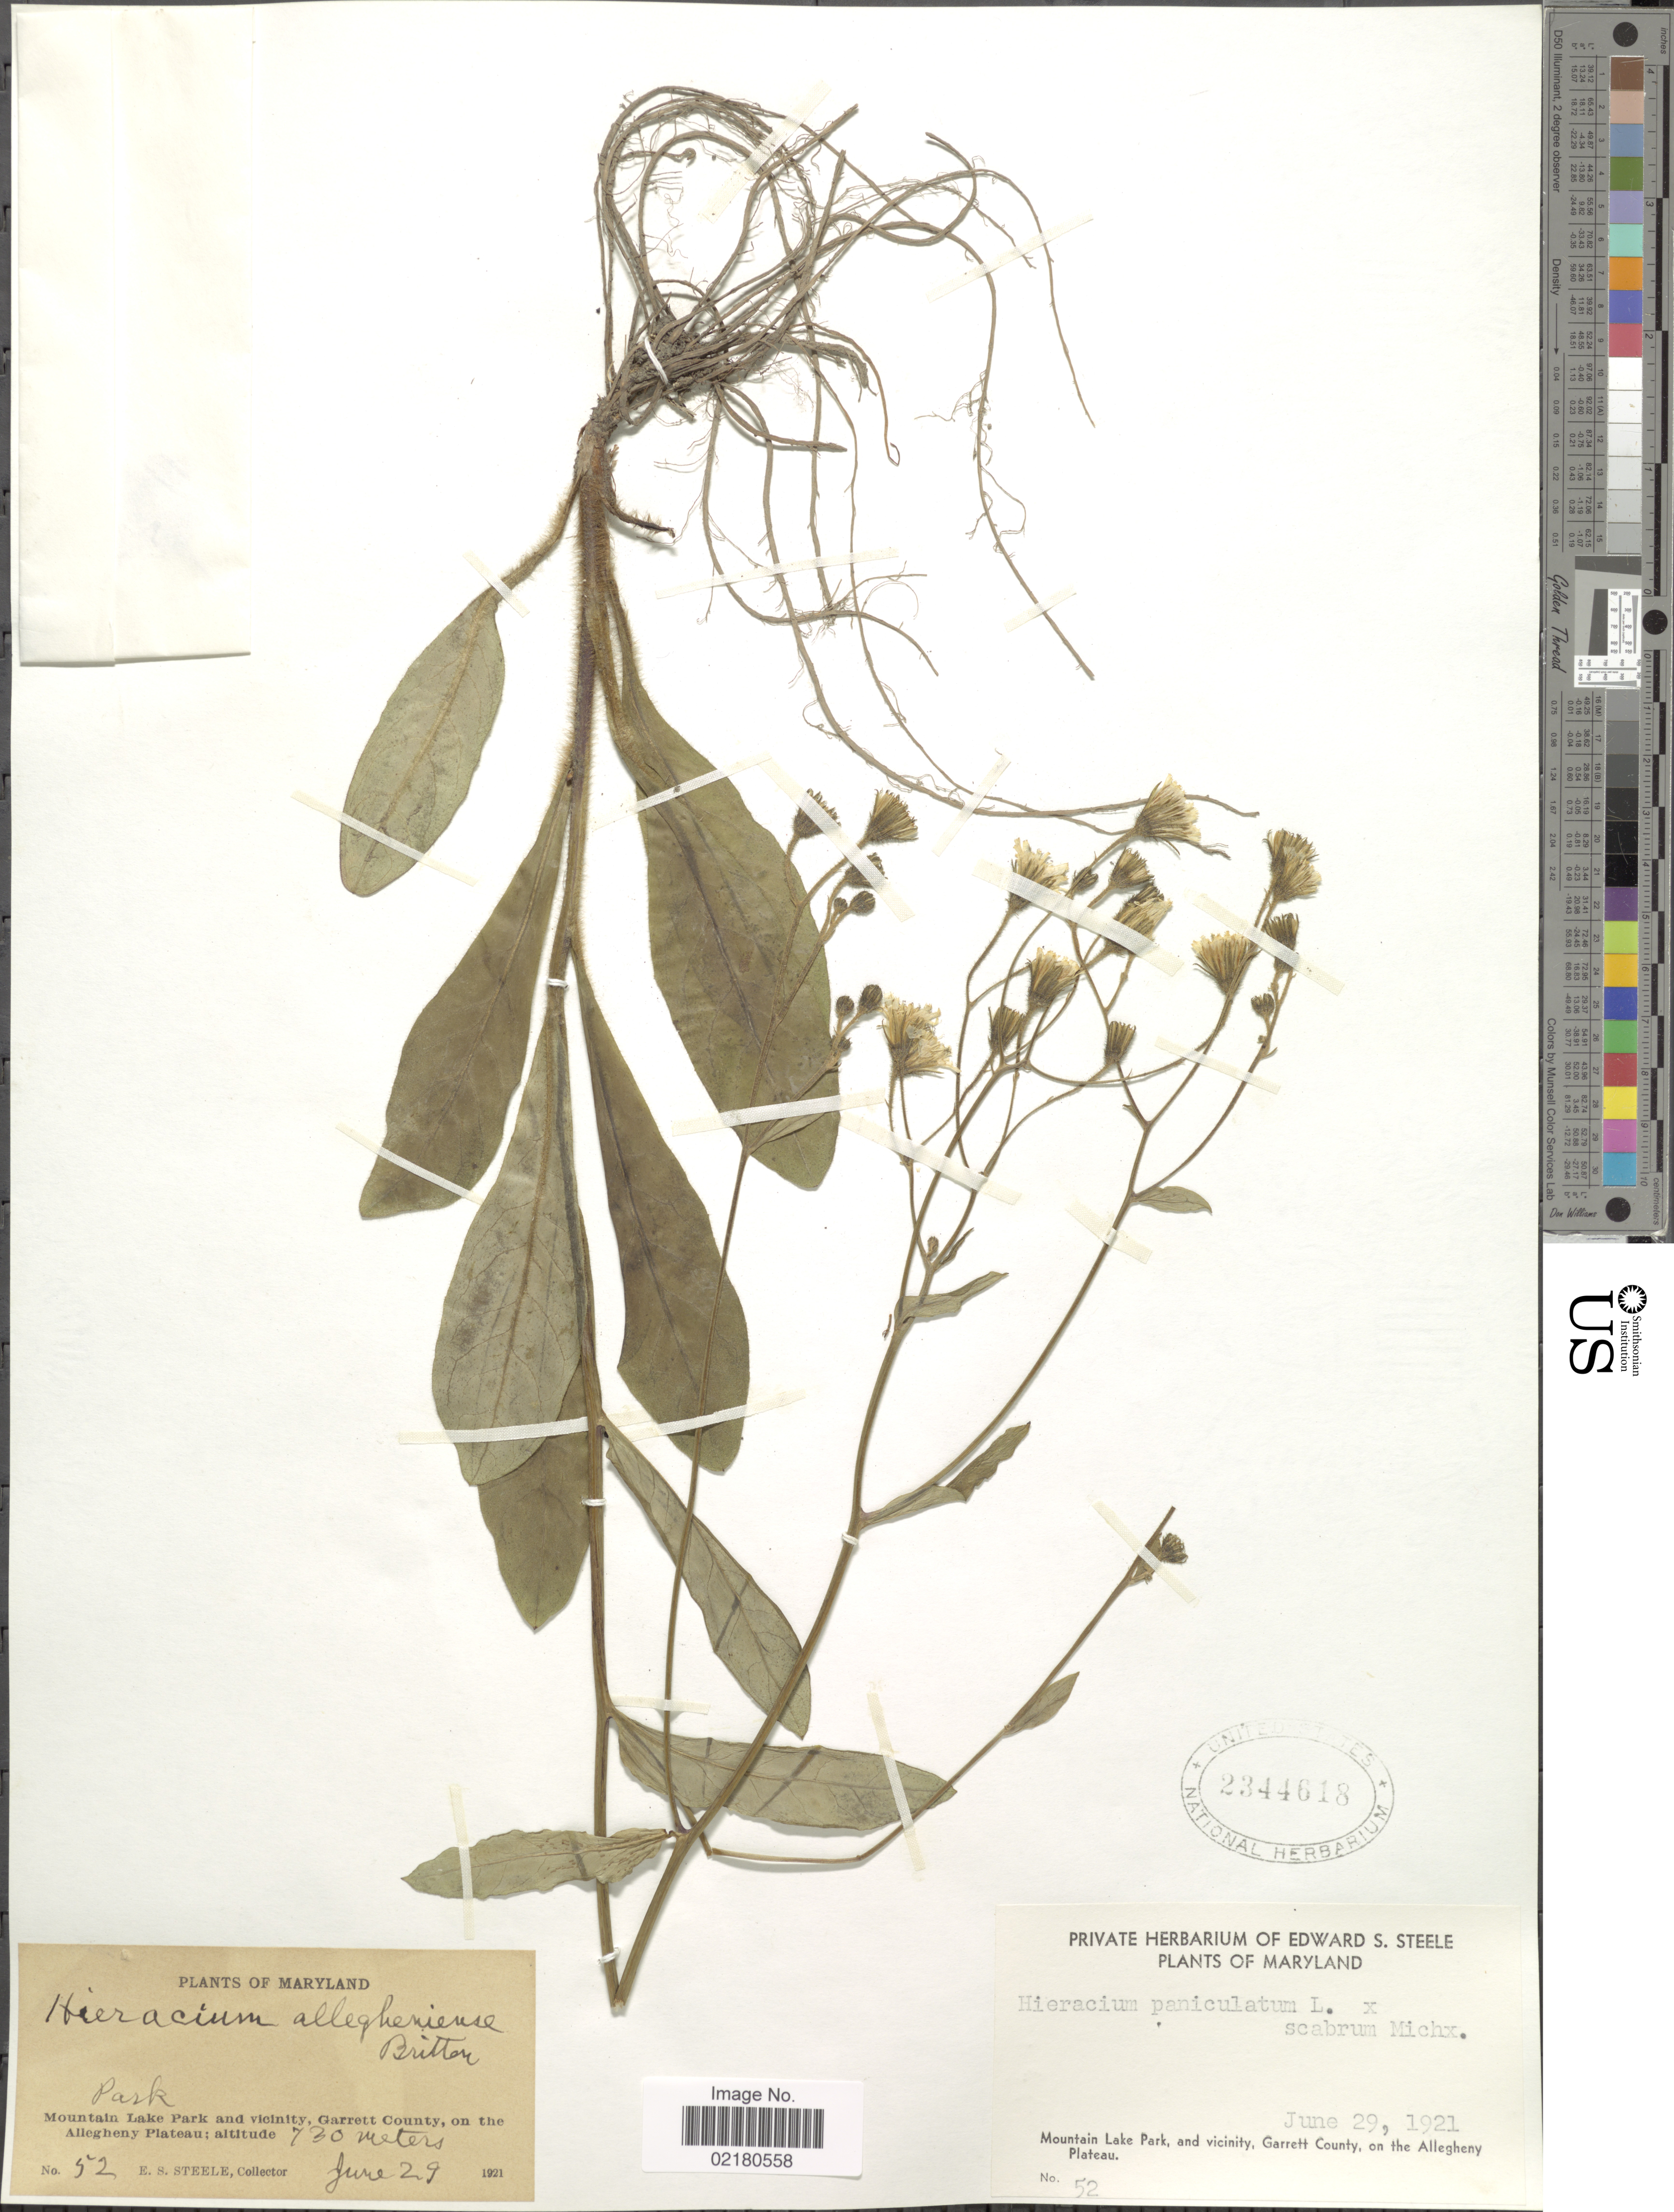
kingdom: Plantae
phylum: Tracheophyta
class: Magnoliopsida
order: Asterales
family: Asteraceae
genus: Hieracium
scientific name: Hieracium paniculatum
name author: L.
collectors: E. Steele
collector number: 52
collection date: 1921-06-29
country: United States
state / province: Maryland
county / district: Garrett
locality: Mountain Lake Park, and Vicinity, Garrett County, on the Allegheny Plateau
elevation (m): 730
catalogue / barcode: US 2344618